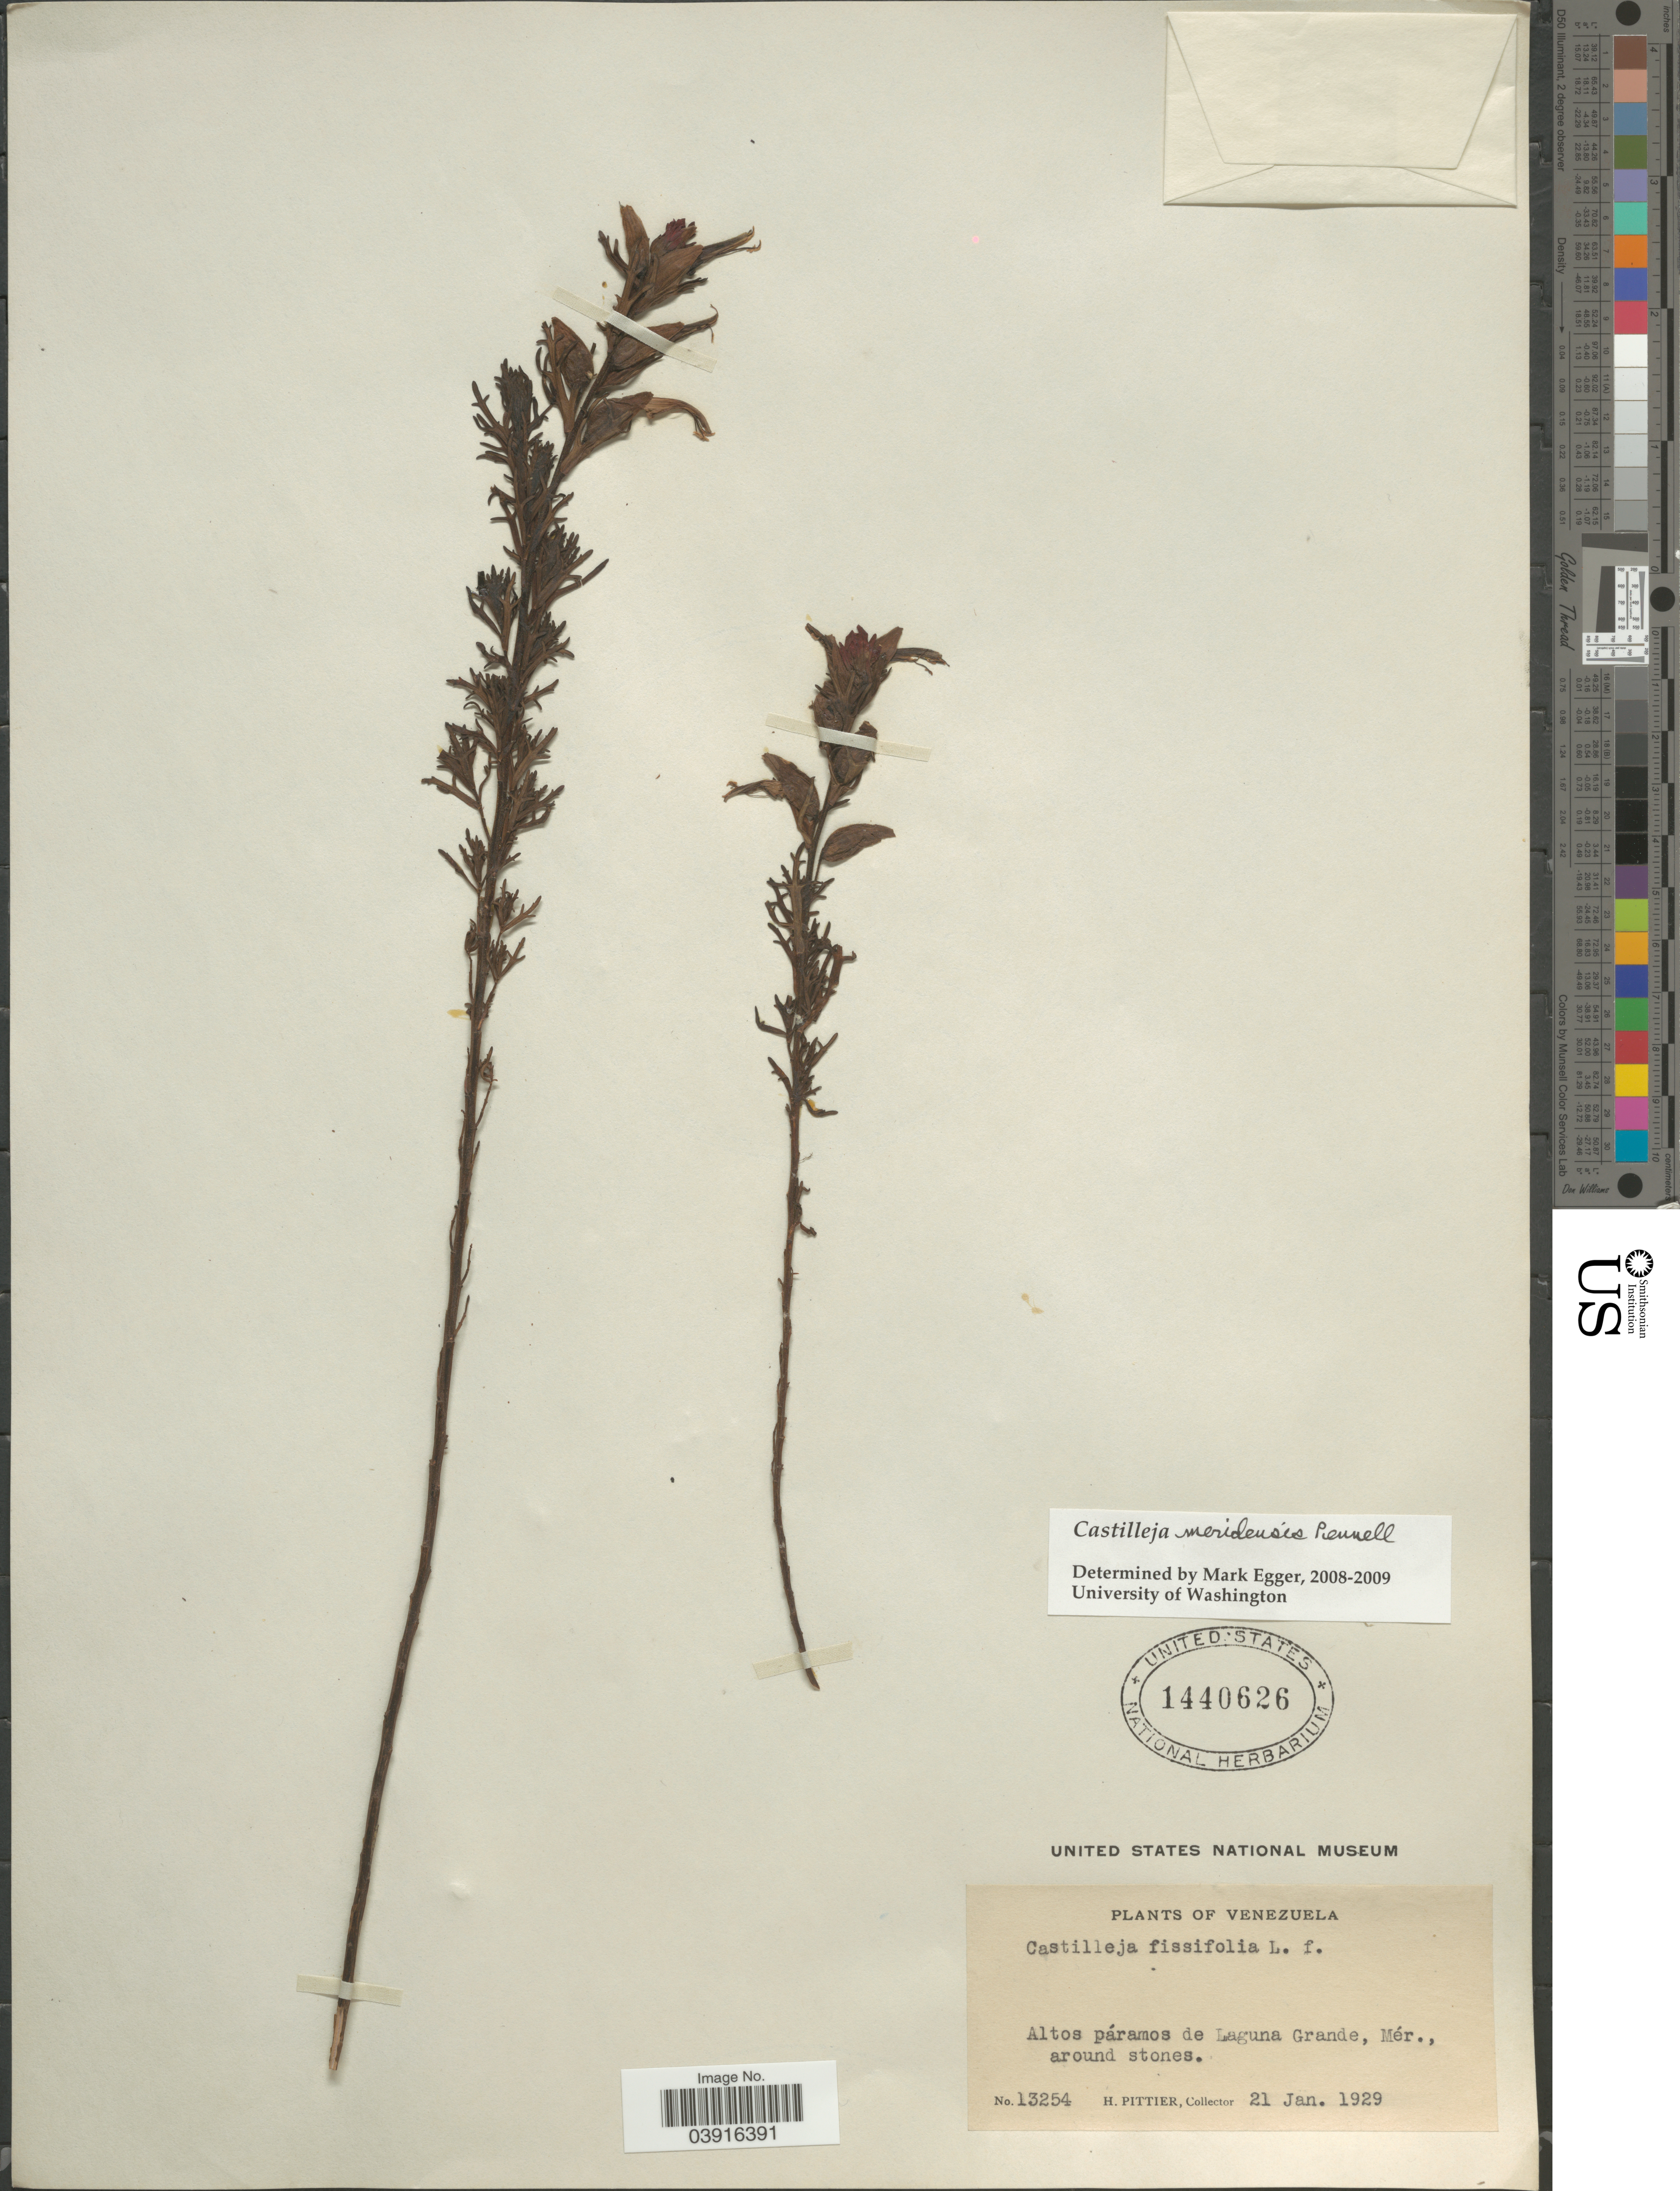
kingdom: Plantae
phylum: Tracheophyta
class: Magnoliopsida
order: Lamiales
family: Orobanchaceae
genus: Castilleja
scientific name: Castilleja meridensis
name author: Pennell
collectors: H. F. Pittier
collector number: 13254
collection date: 1929-01-21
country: Venezuela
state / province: Merida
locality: Altos páramos de Laguna Grande, Mér., around stones.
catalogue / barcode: US 1440626